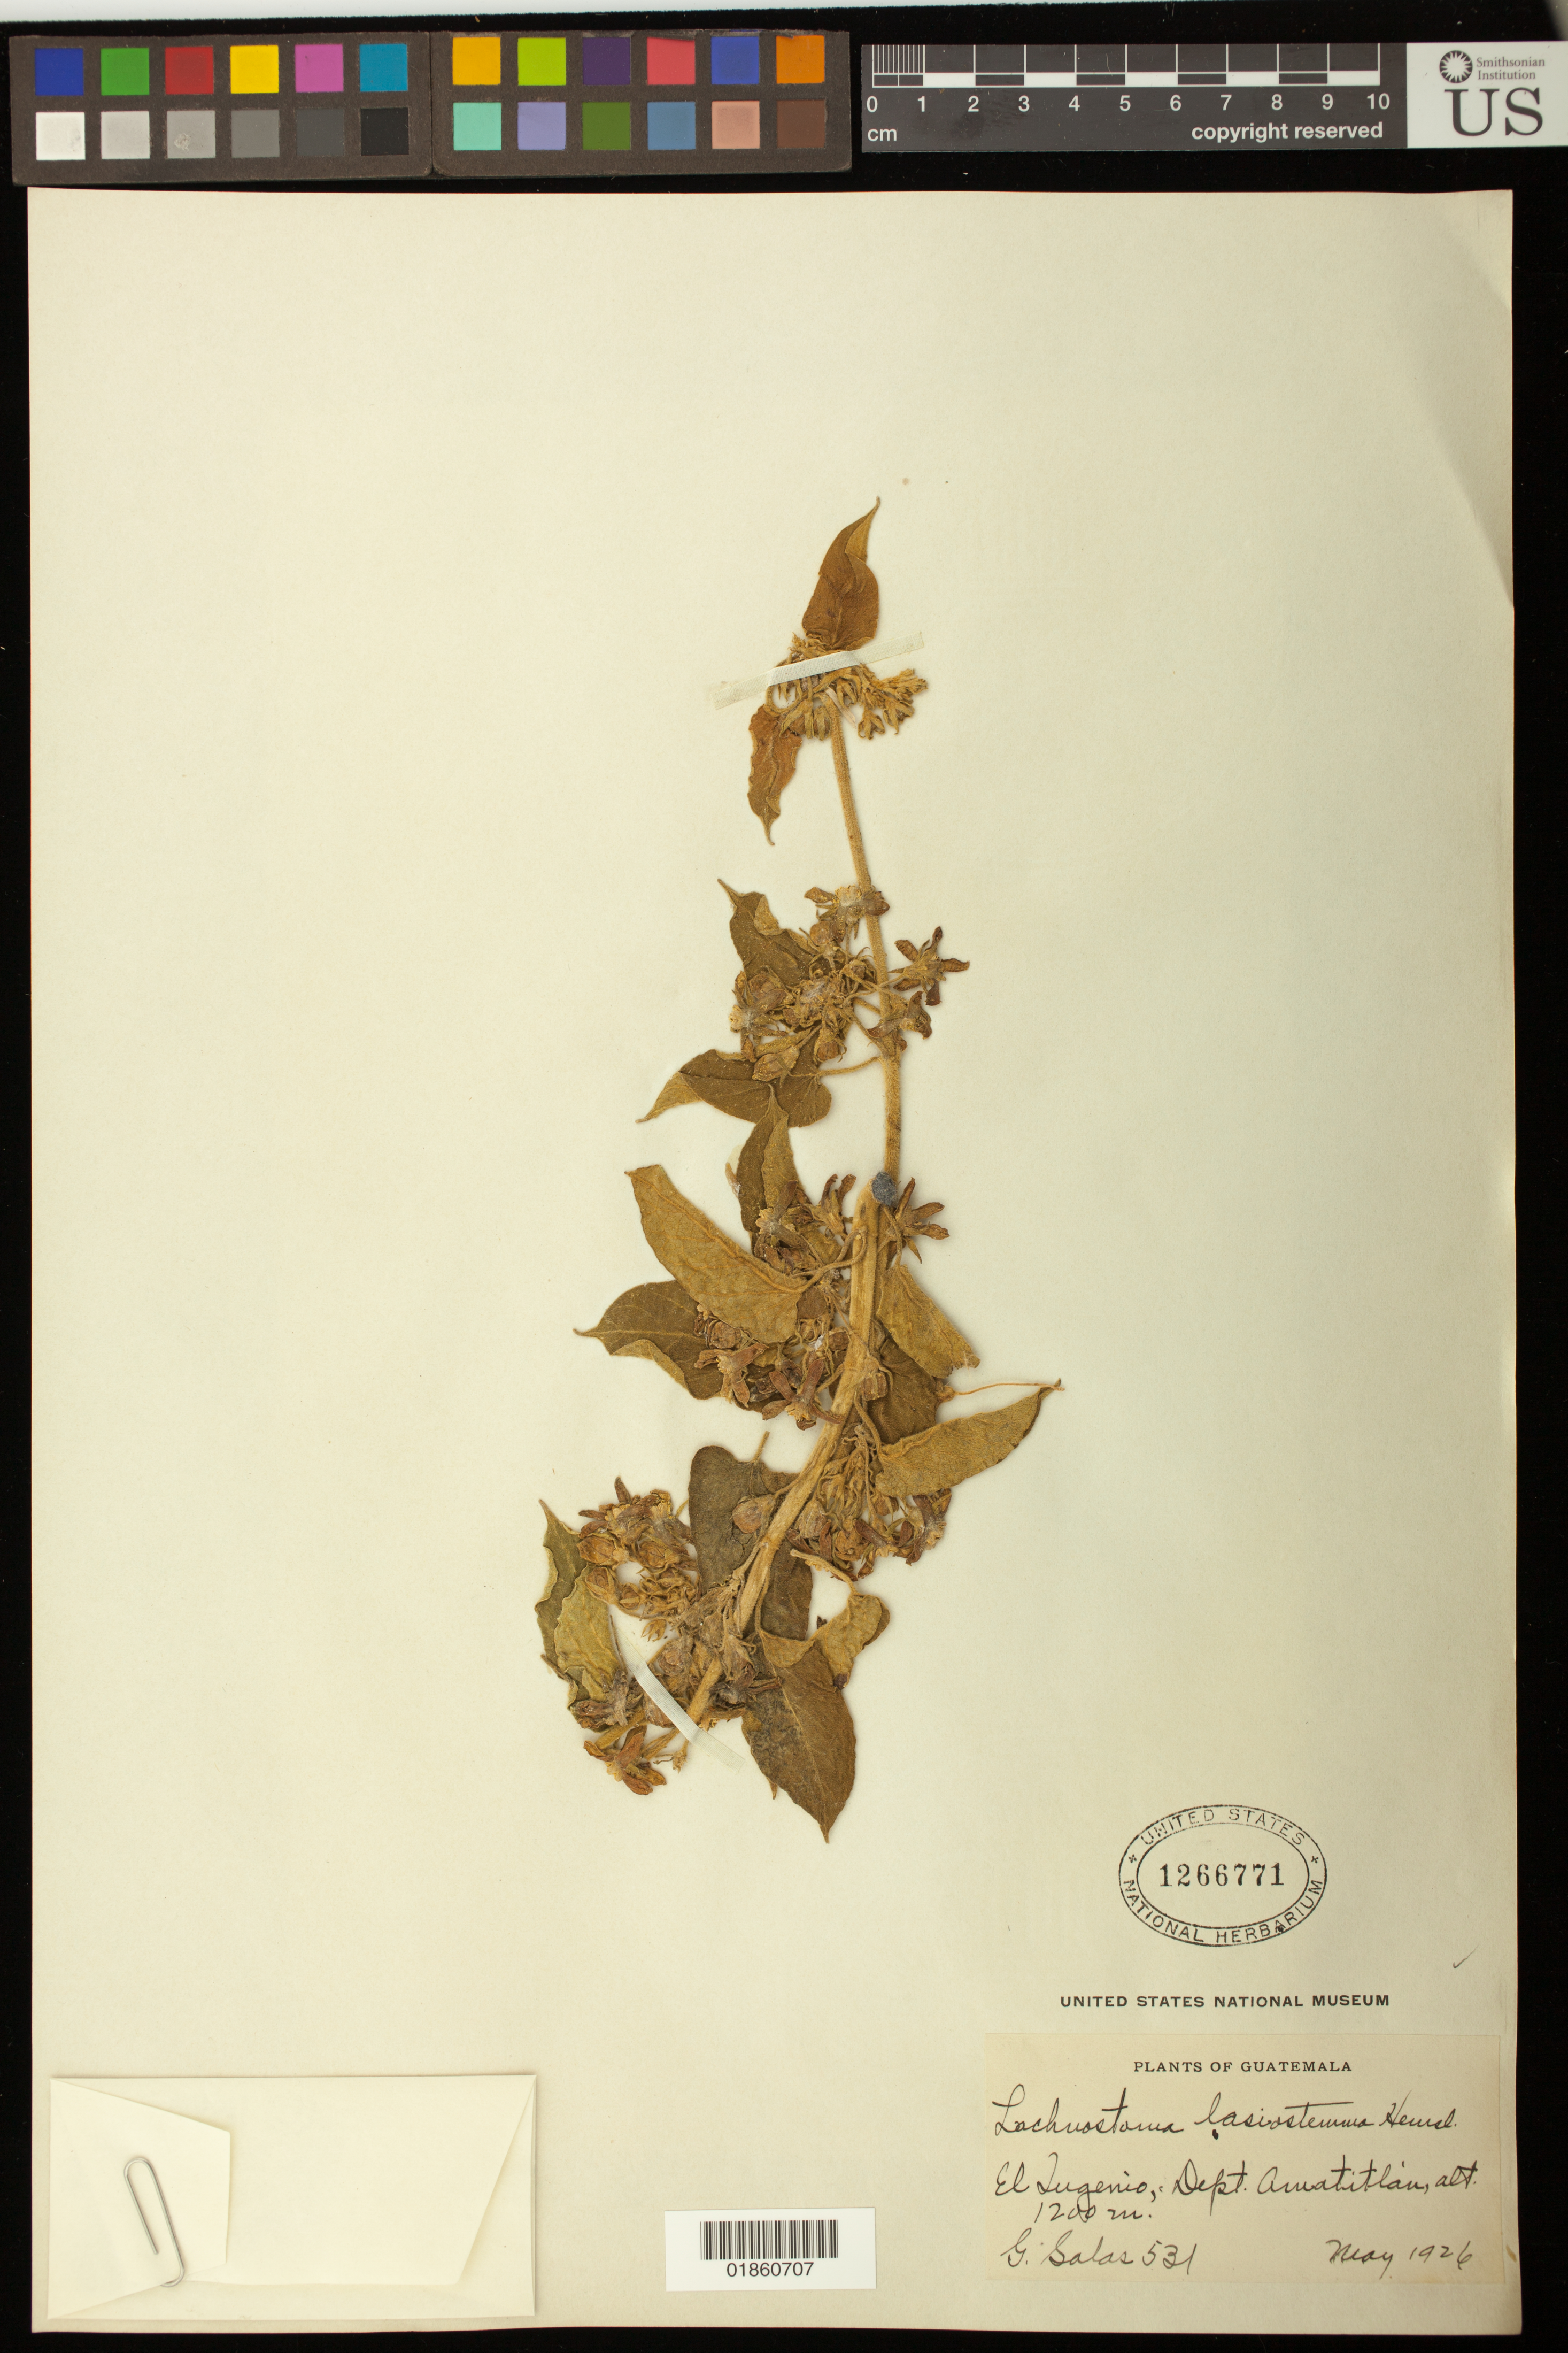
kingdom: Plantae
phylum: Tracheophyta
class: Magnoliopsida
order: Gentianales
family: Apocynaceae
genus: Gonolobus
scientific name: Gonolobus lasiostemma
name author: (Hemsl.) Woodson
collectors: J. G. Salas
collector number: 531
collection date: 1926-05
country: Guatemala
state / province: Guatemala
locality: El Ingenio, Dept. Amatitlan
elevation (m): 1200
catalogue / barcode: US 1266771